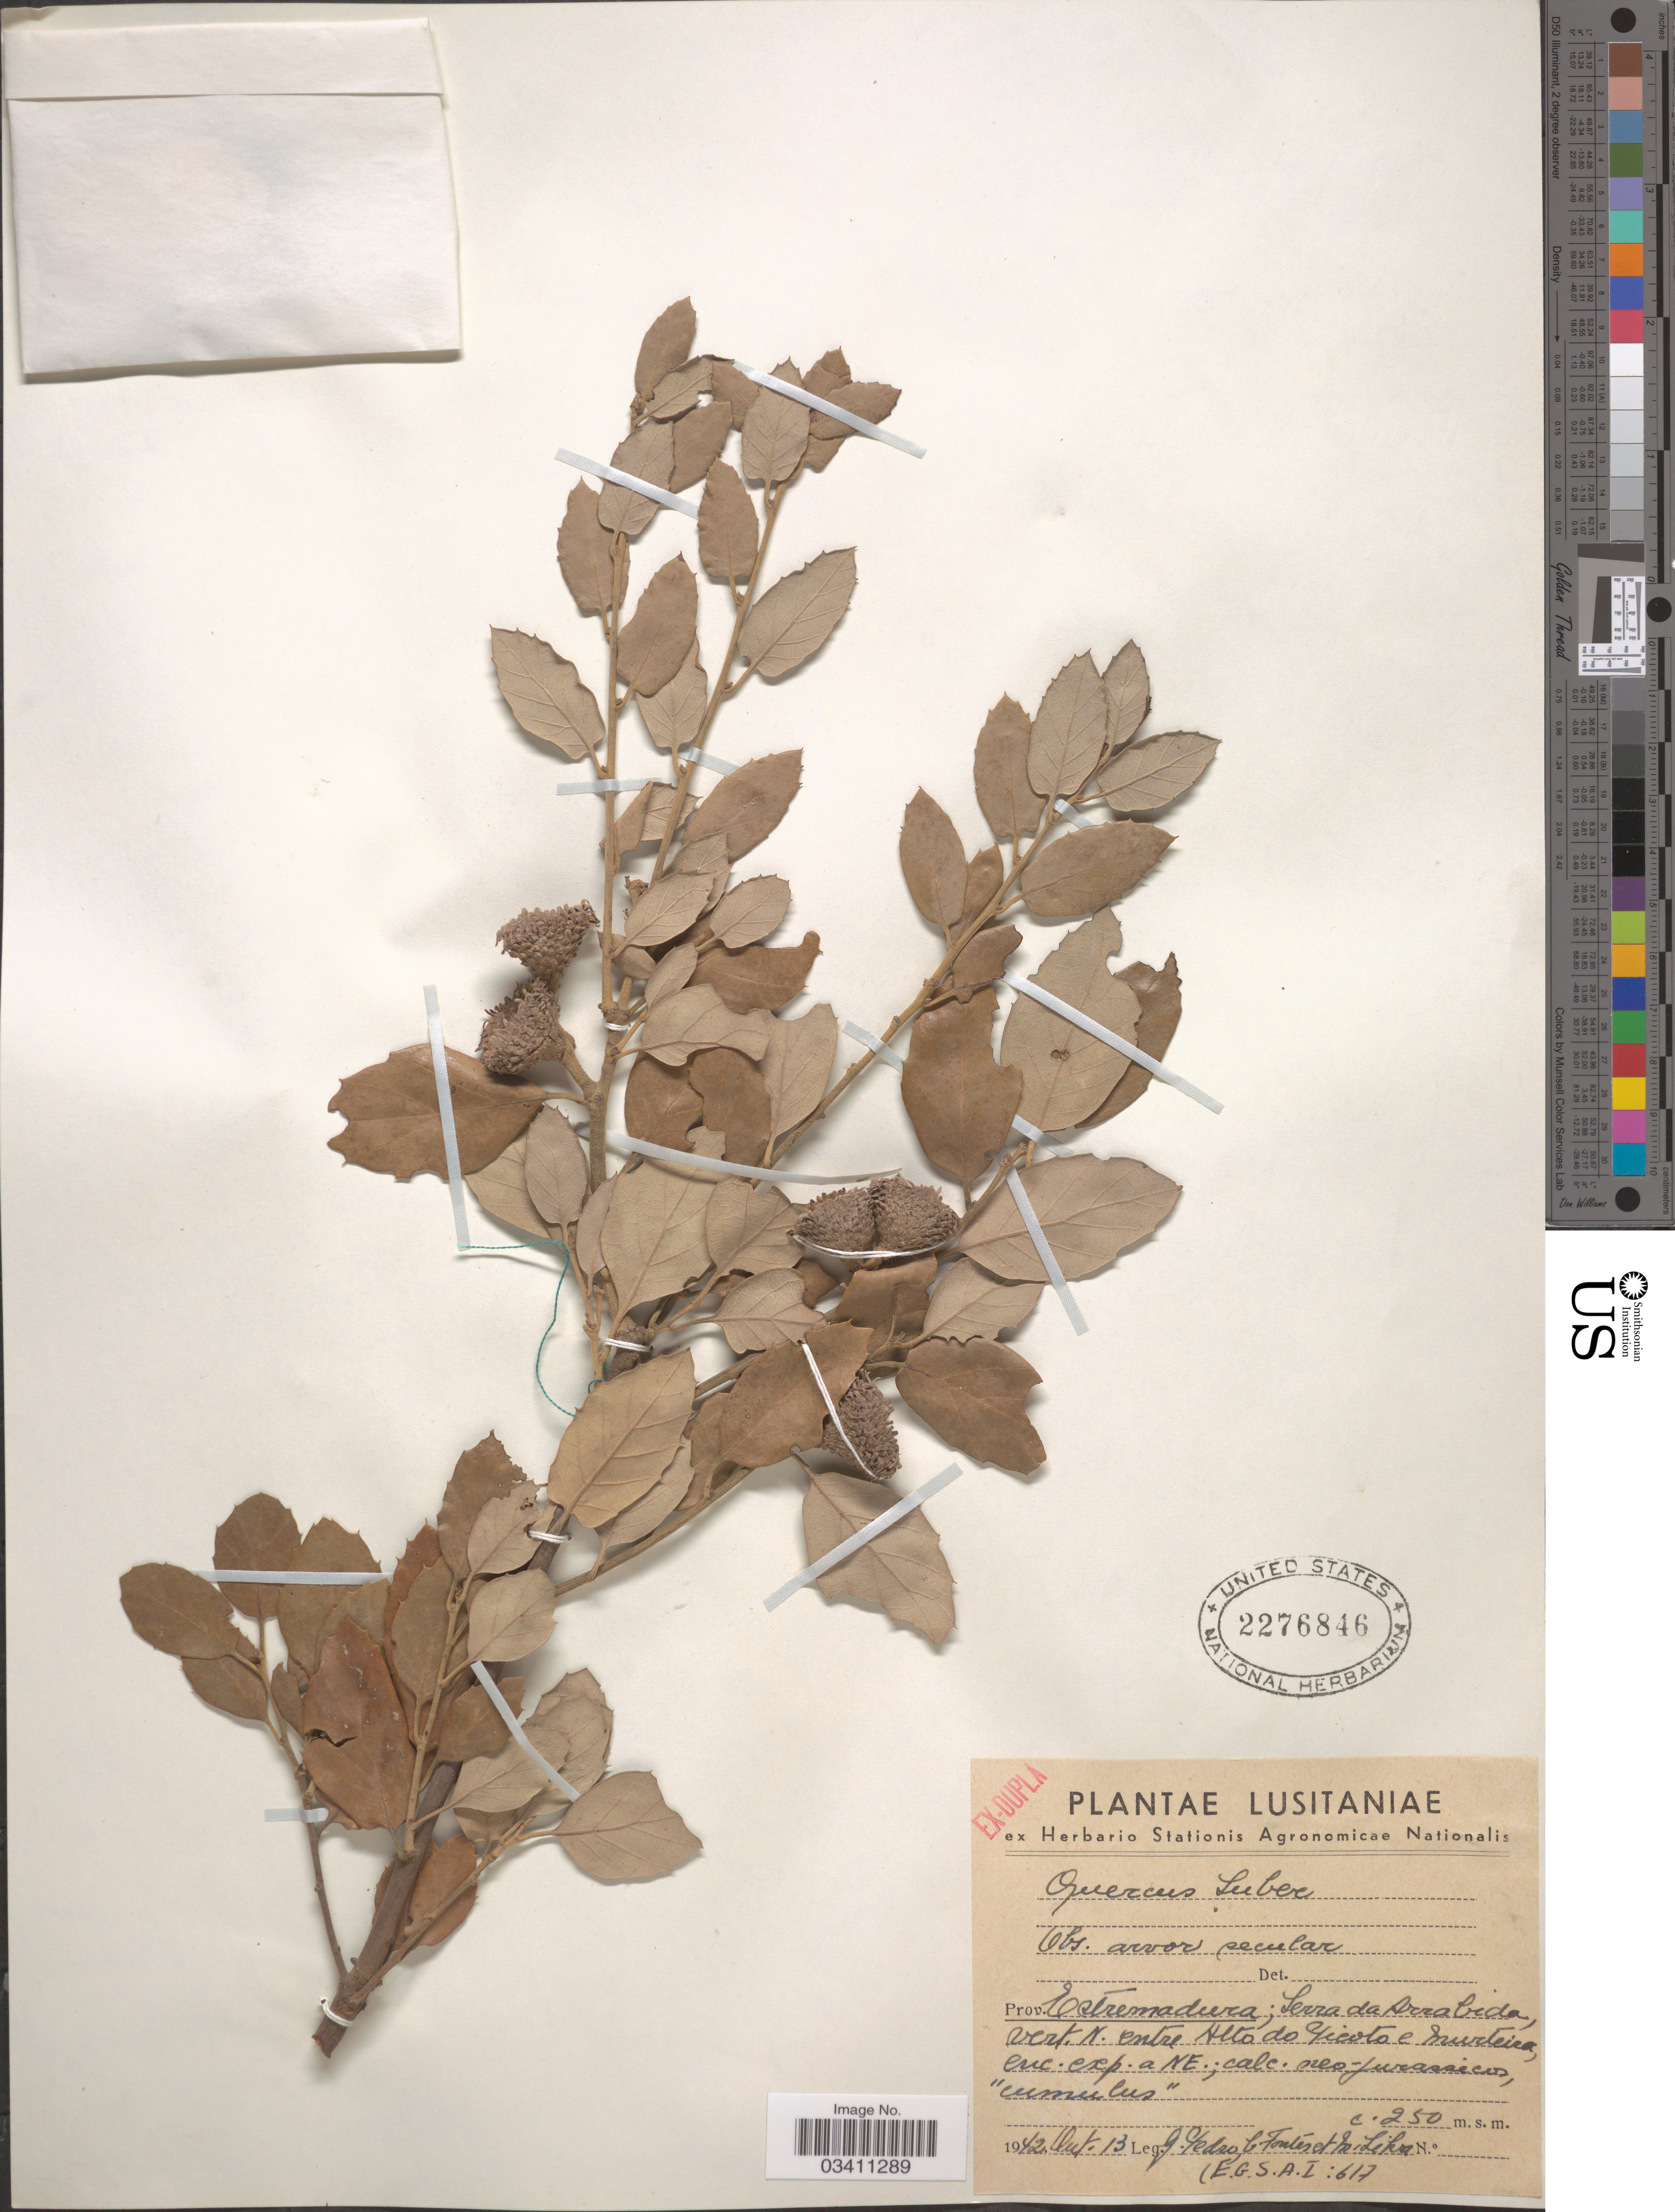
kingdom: Plantae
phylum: Tracheophyta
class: Magnoliopsida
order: Fagales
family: Fagaceae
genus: Quercus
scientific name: Quercus suber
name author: L.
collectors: G. Pedro, C. Fontes & M. Liha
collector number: E.G.S.A.I:617?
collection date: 1942-10-13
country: Portugal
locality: Lusitaniae. Prov. Estremadura; Serra da Arrabida, vert. N. entre Alto do Picoto e Murteira, enc. exp. a NE.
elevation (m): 250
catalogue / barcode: US 2276846